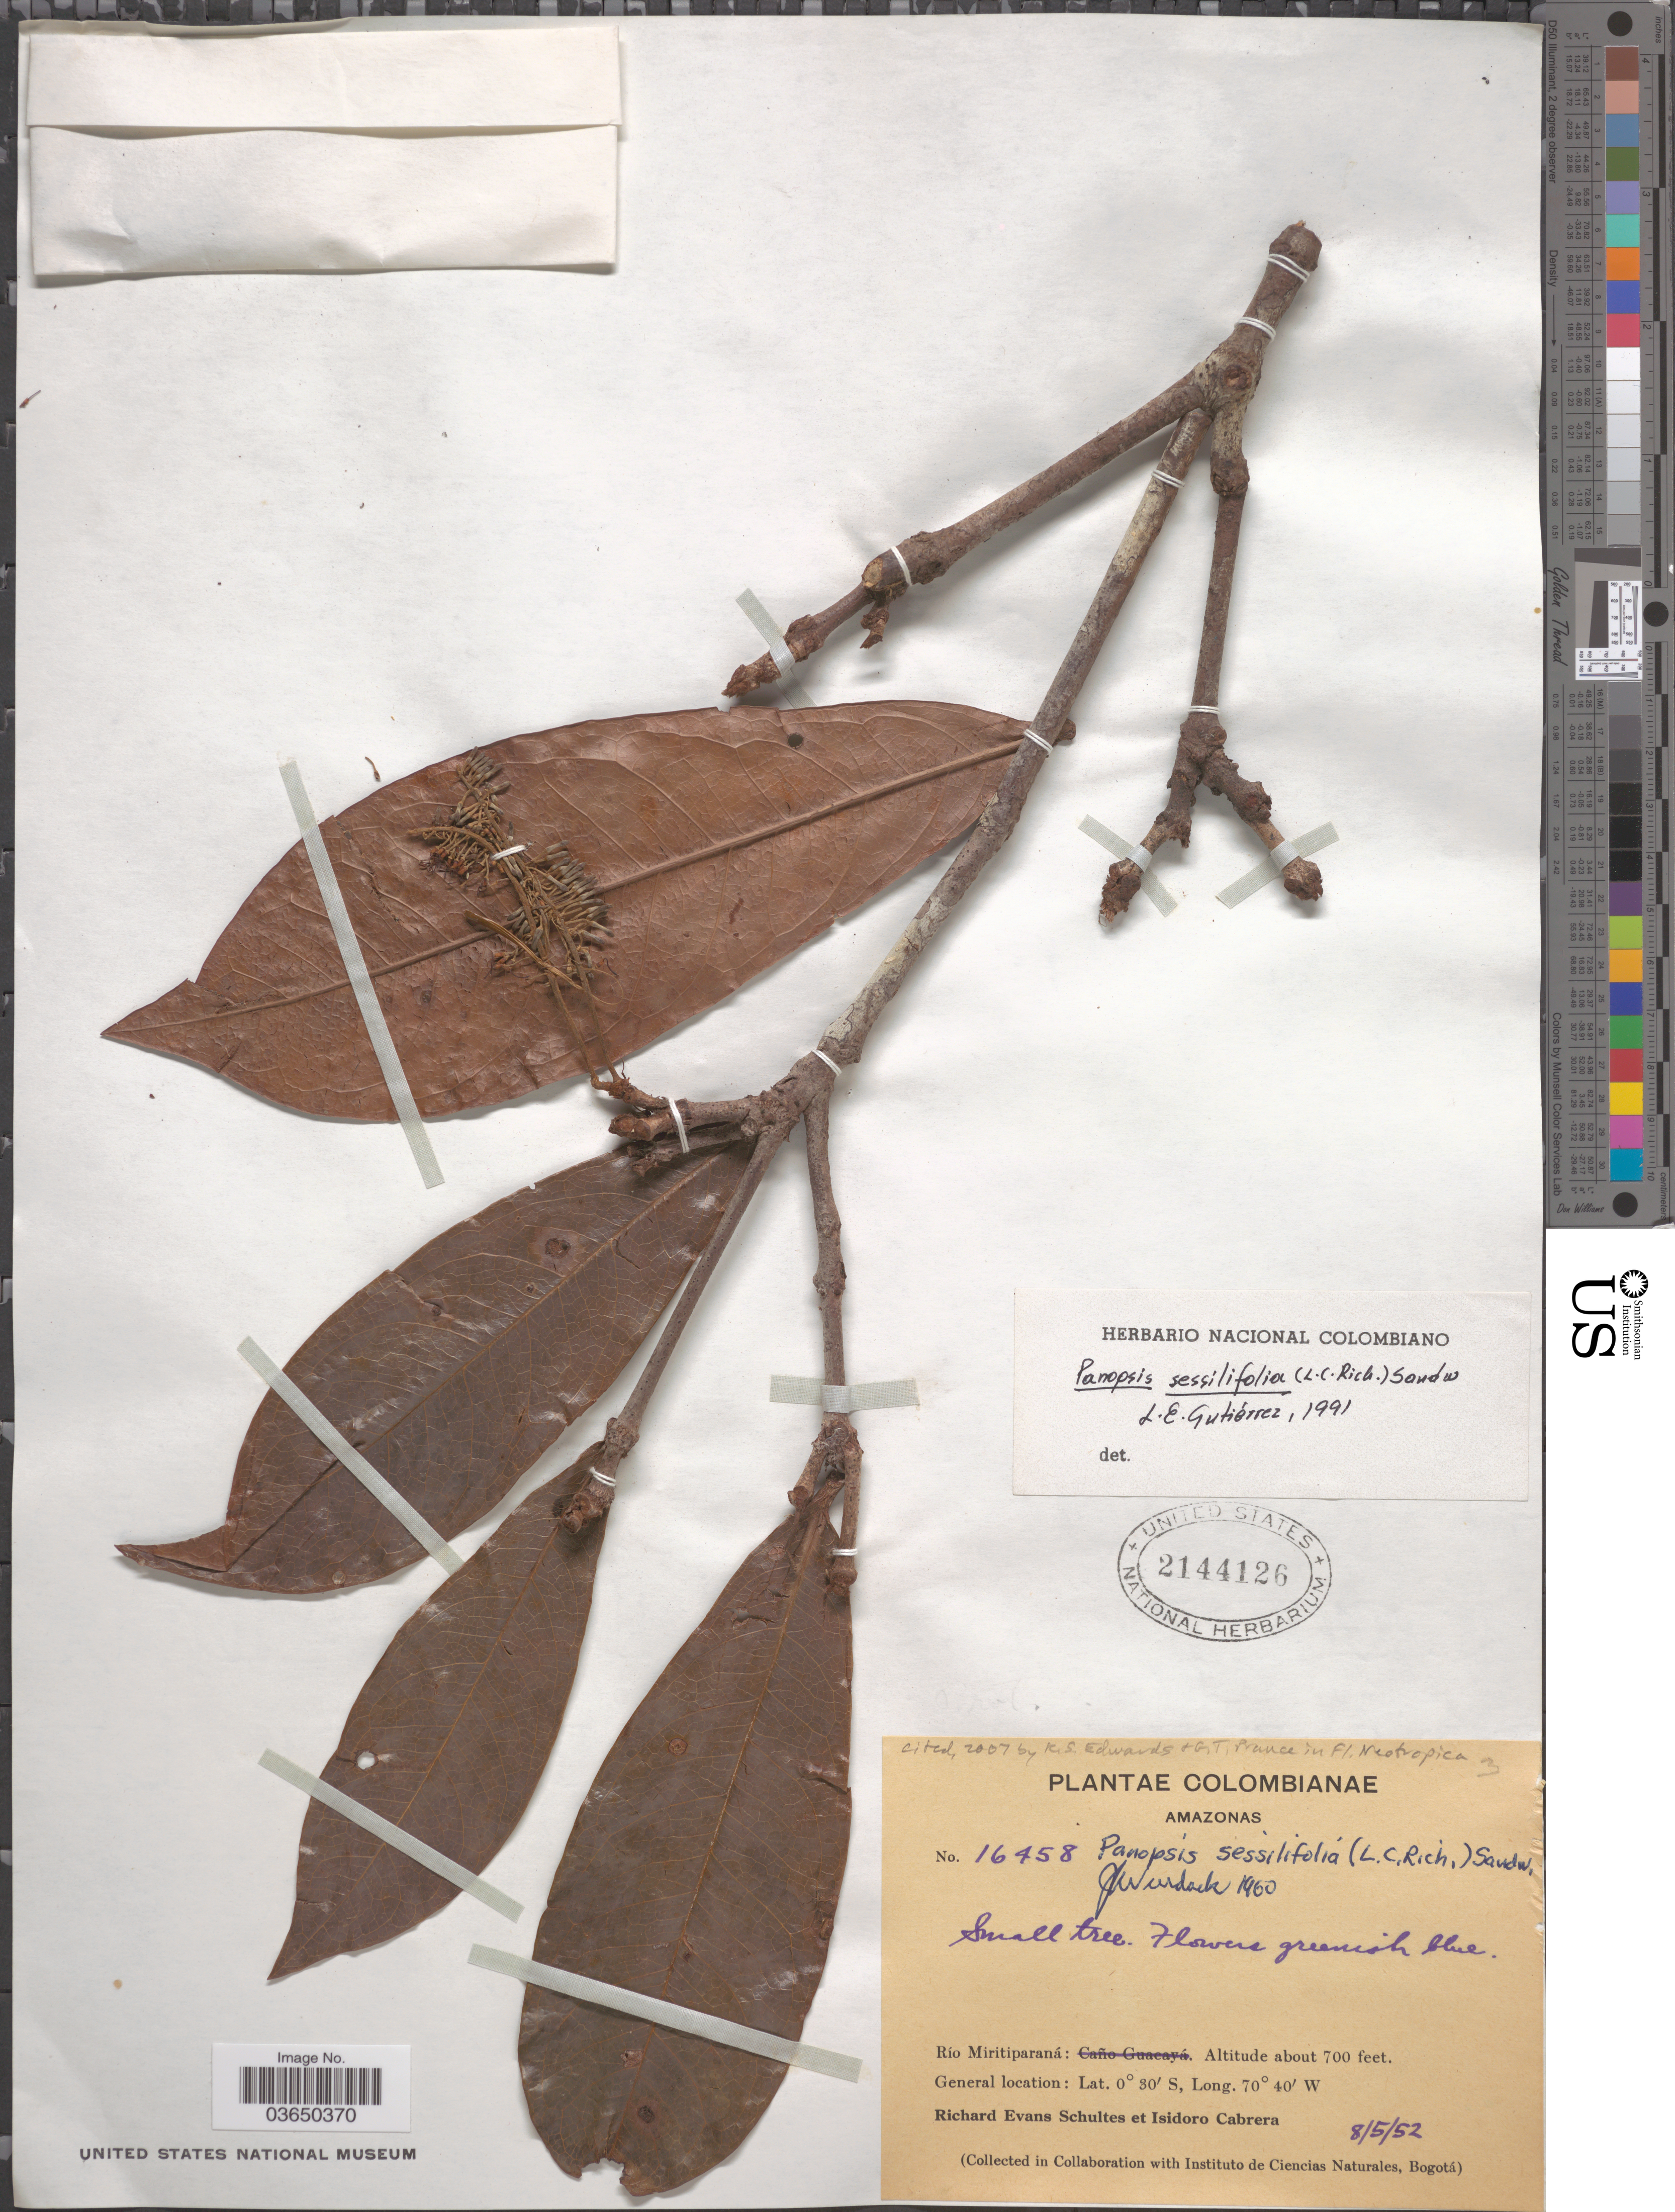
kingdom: Plantae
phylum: Tracheophyta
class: Magnoliopsida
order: Proteales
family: Proteaceae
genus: Panopsis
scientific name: Panopsis sessilifolia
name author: (Rich.) Sandwith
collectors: R. E. Schultes & I. Cabrera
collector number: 16458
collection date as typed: Transcribed d/m/y: 8/5/52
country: Colombia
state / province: Amazônas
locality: Río Miritiparaná.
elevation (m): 213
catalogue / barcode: US 2144126